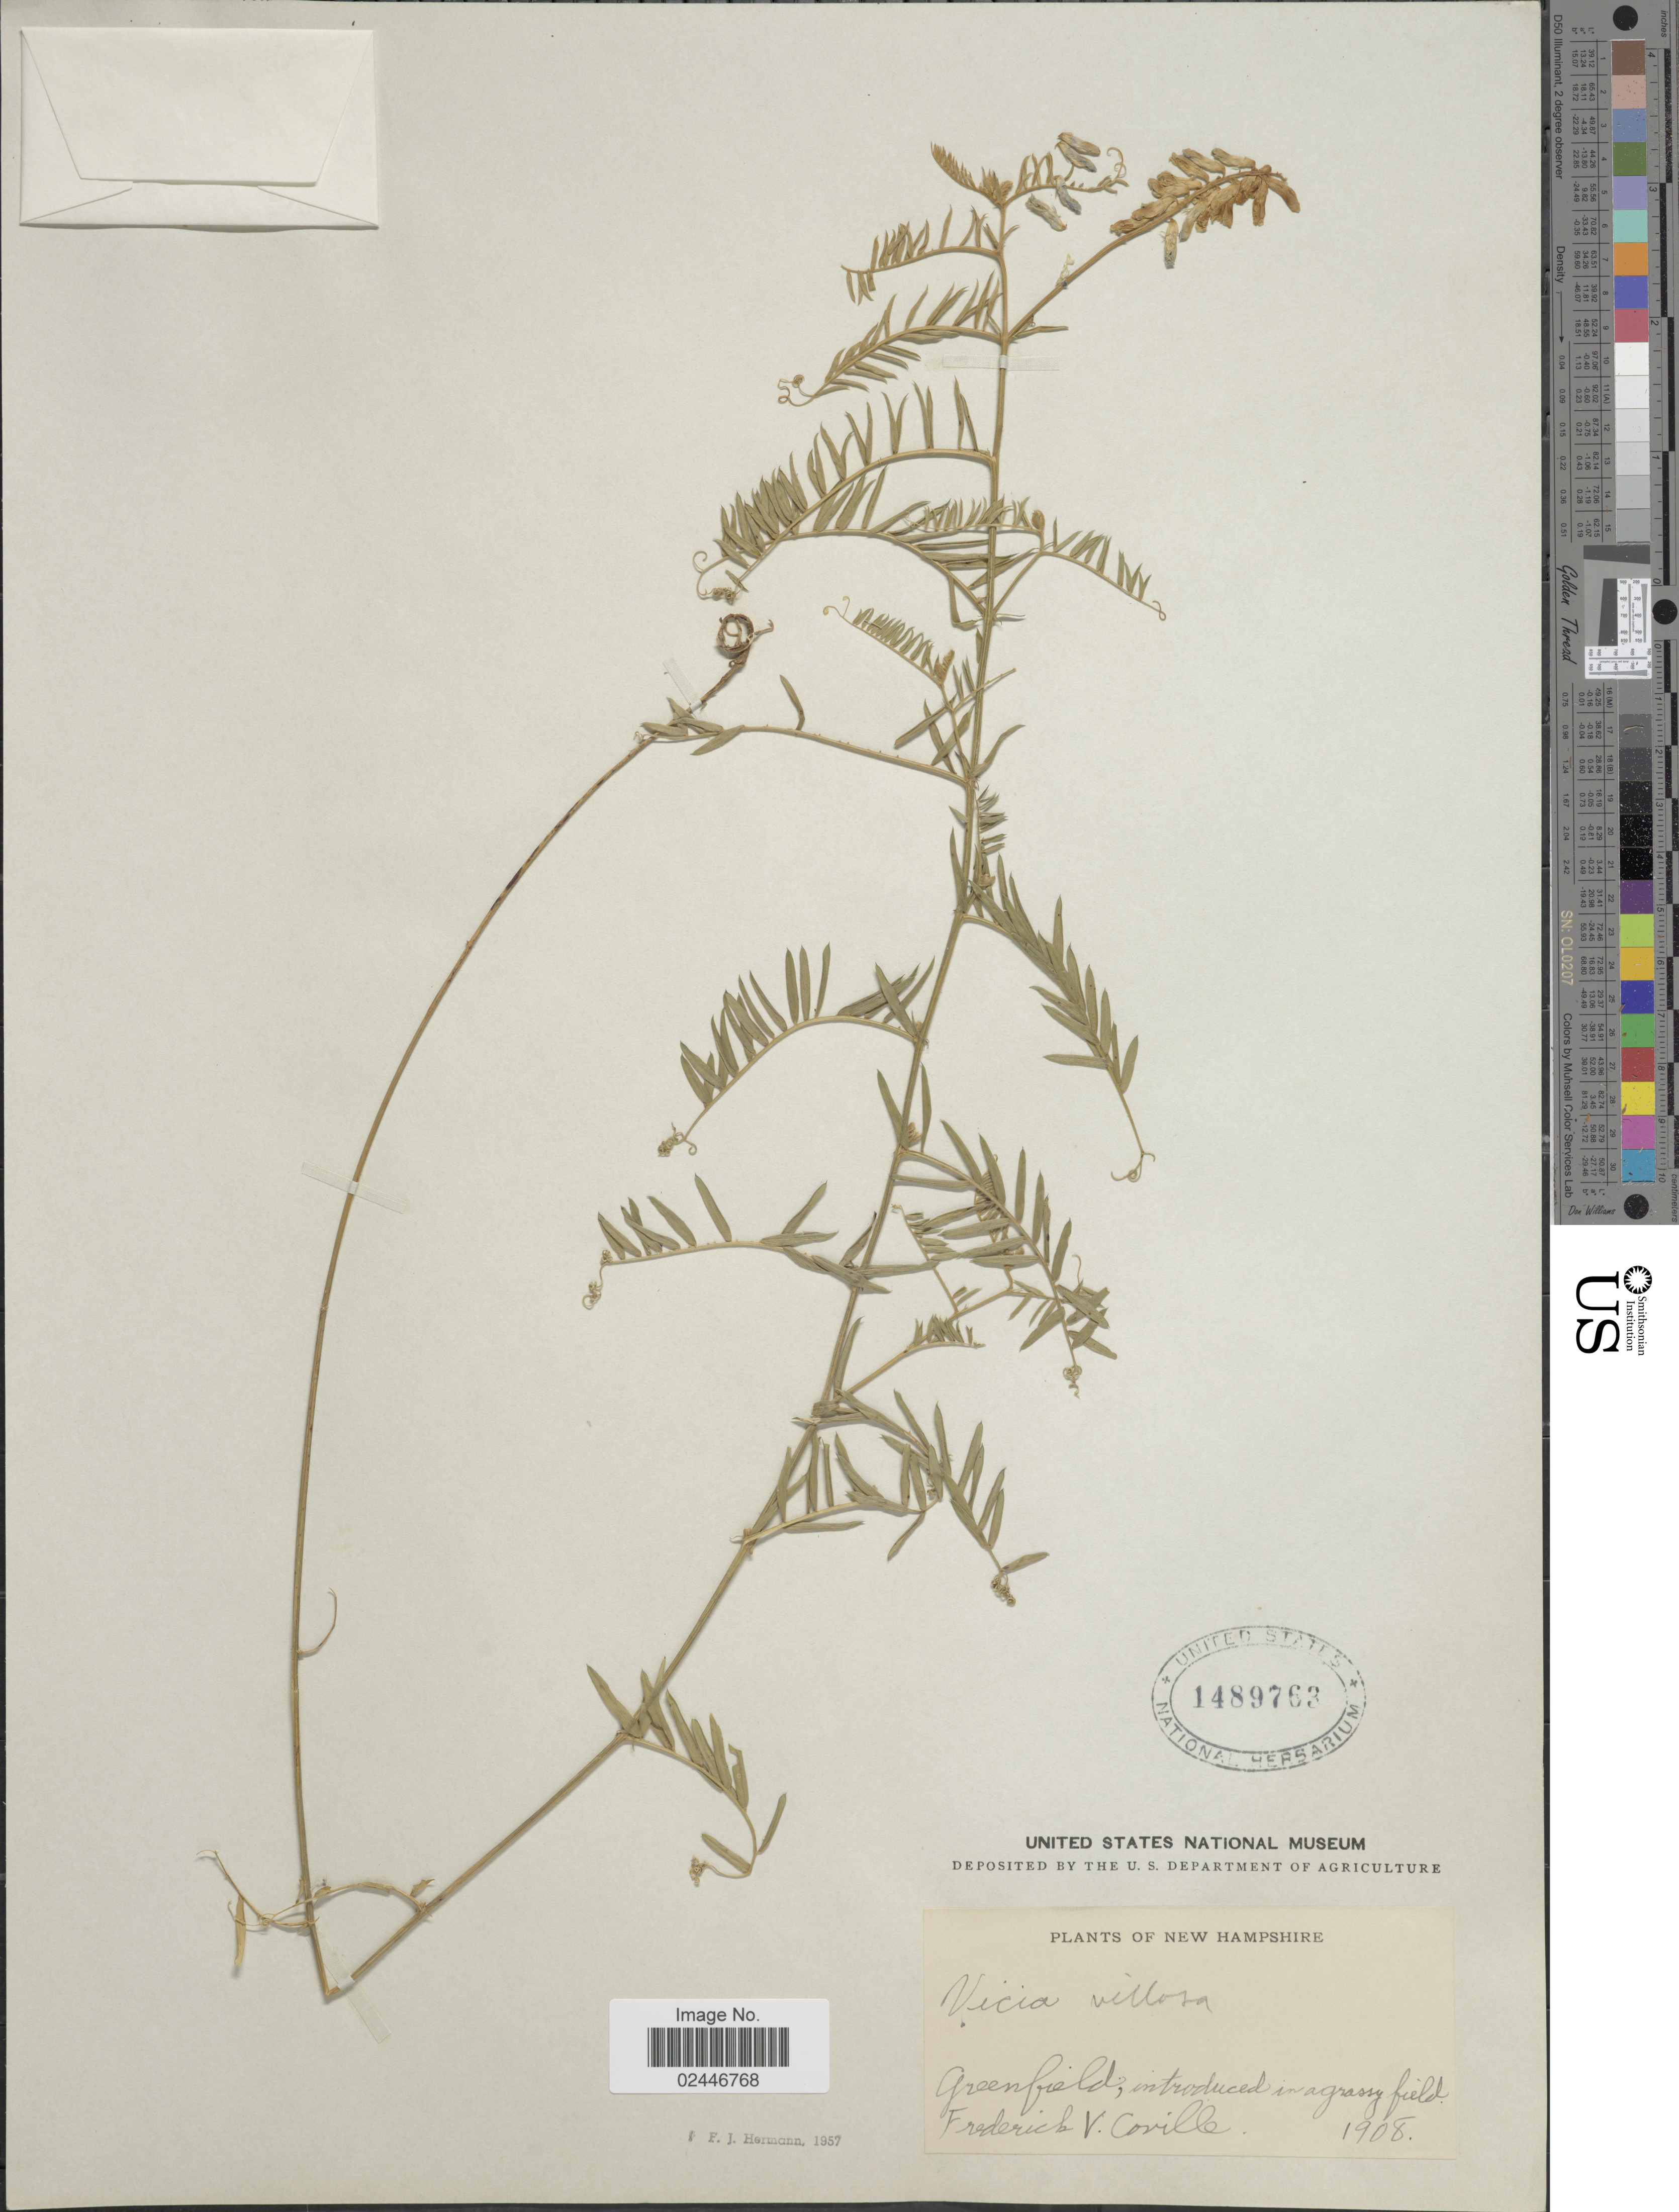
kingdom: Plantae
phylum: Tracheophyta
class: Magnoliopsida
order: Fabales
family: Fabaceae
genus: Vicia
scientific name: Vicia villosa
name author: Roth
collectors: F. V. Coville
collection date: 1908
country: United States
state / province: New Hampshire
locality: Greenfield, introduced in a grassy field.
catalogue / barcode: US 1489763